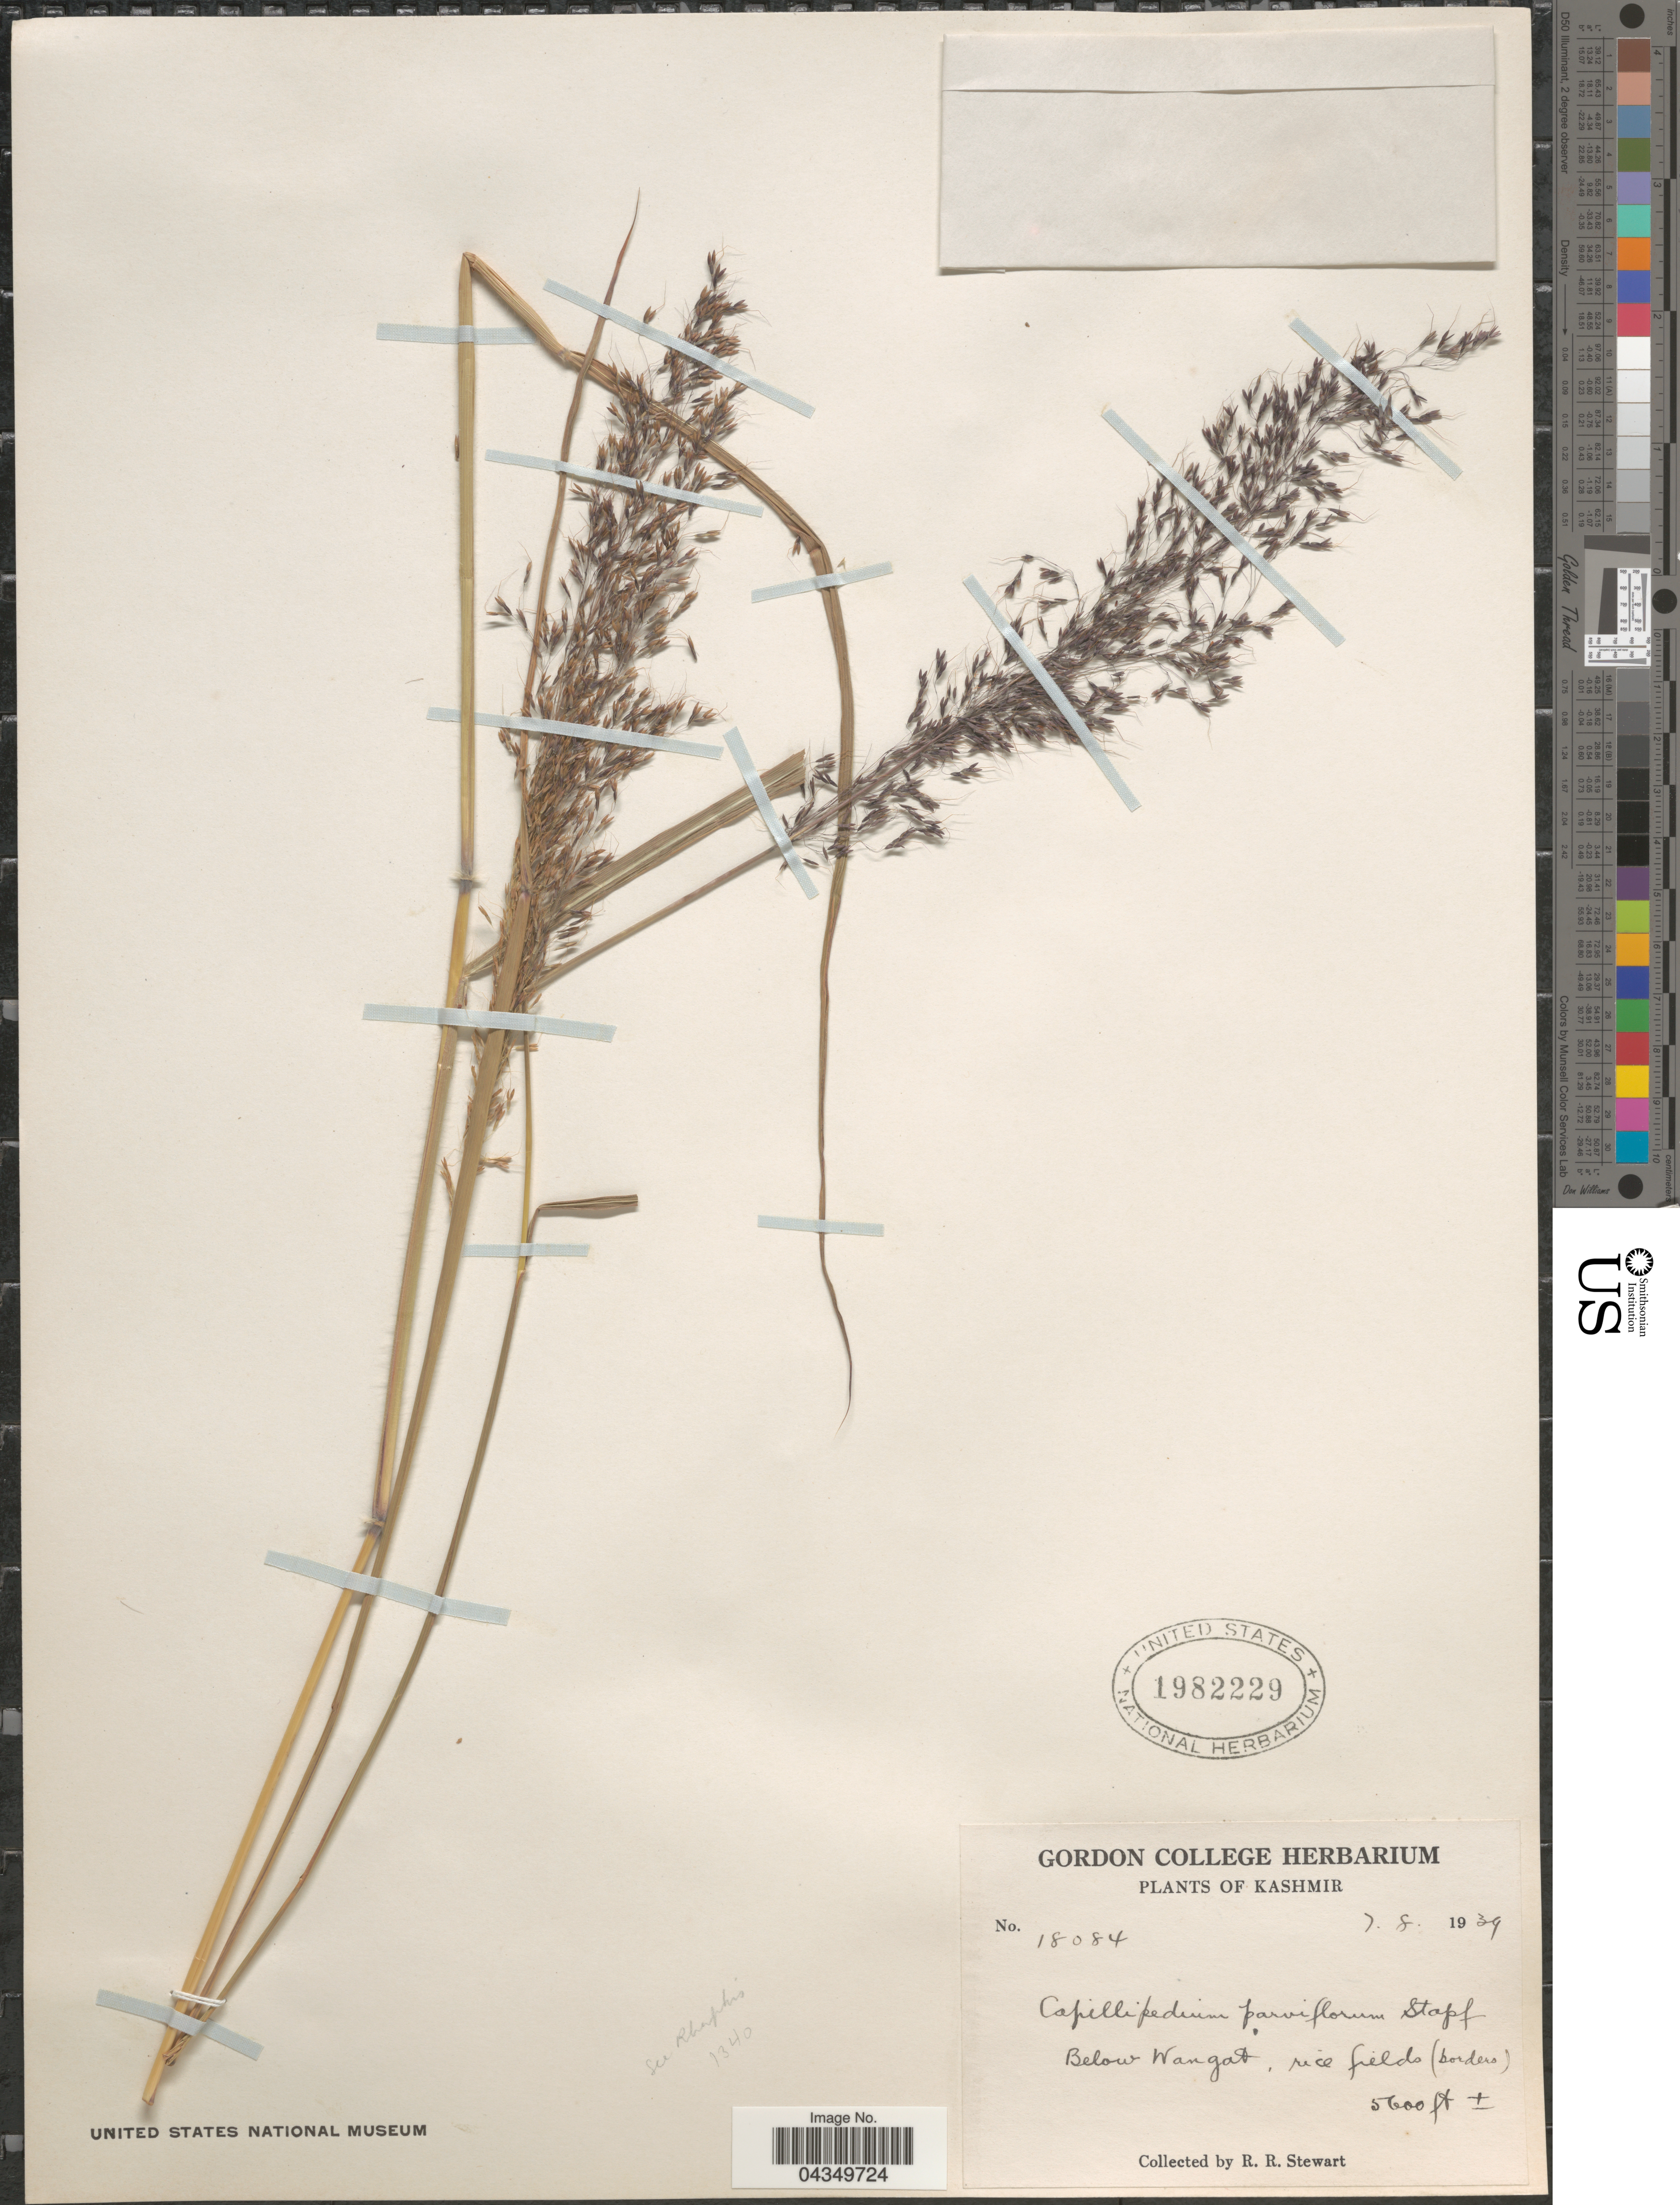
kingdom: Plantae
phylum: Tracheophyta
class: Liliopsida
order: Poales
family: Poaceae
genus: Capillipedium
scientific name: Capillipedium parviflorum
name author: (R. Br.) Stapf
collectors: R. Stewart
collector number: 18084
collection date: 1939-08-07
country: India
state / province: Jammu and Kashmir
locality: Kashmir. Below Wangat, rice fields (borders).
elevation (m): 1707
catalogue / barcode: US 1982229